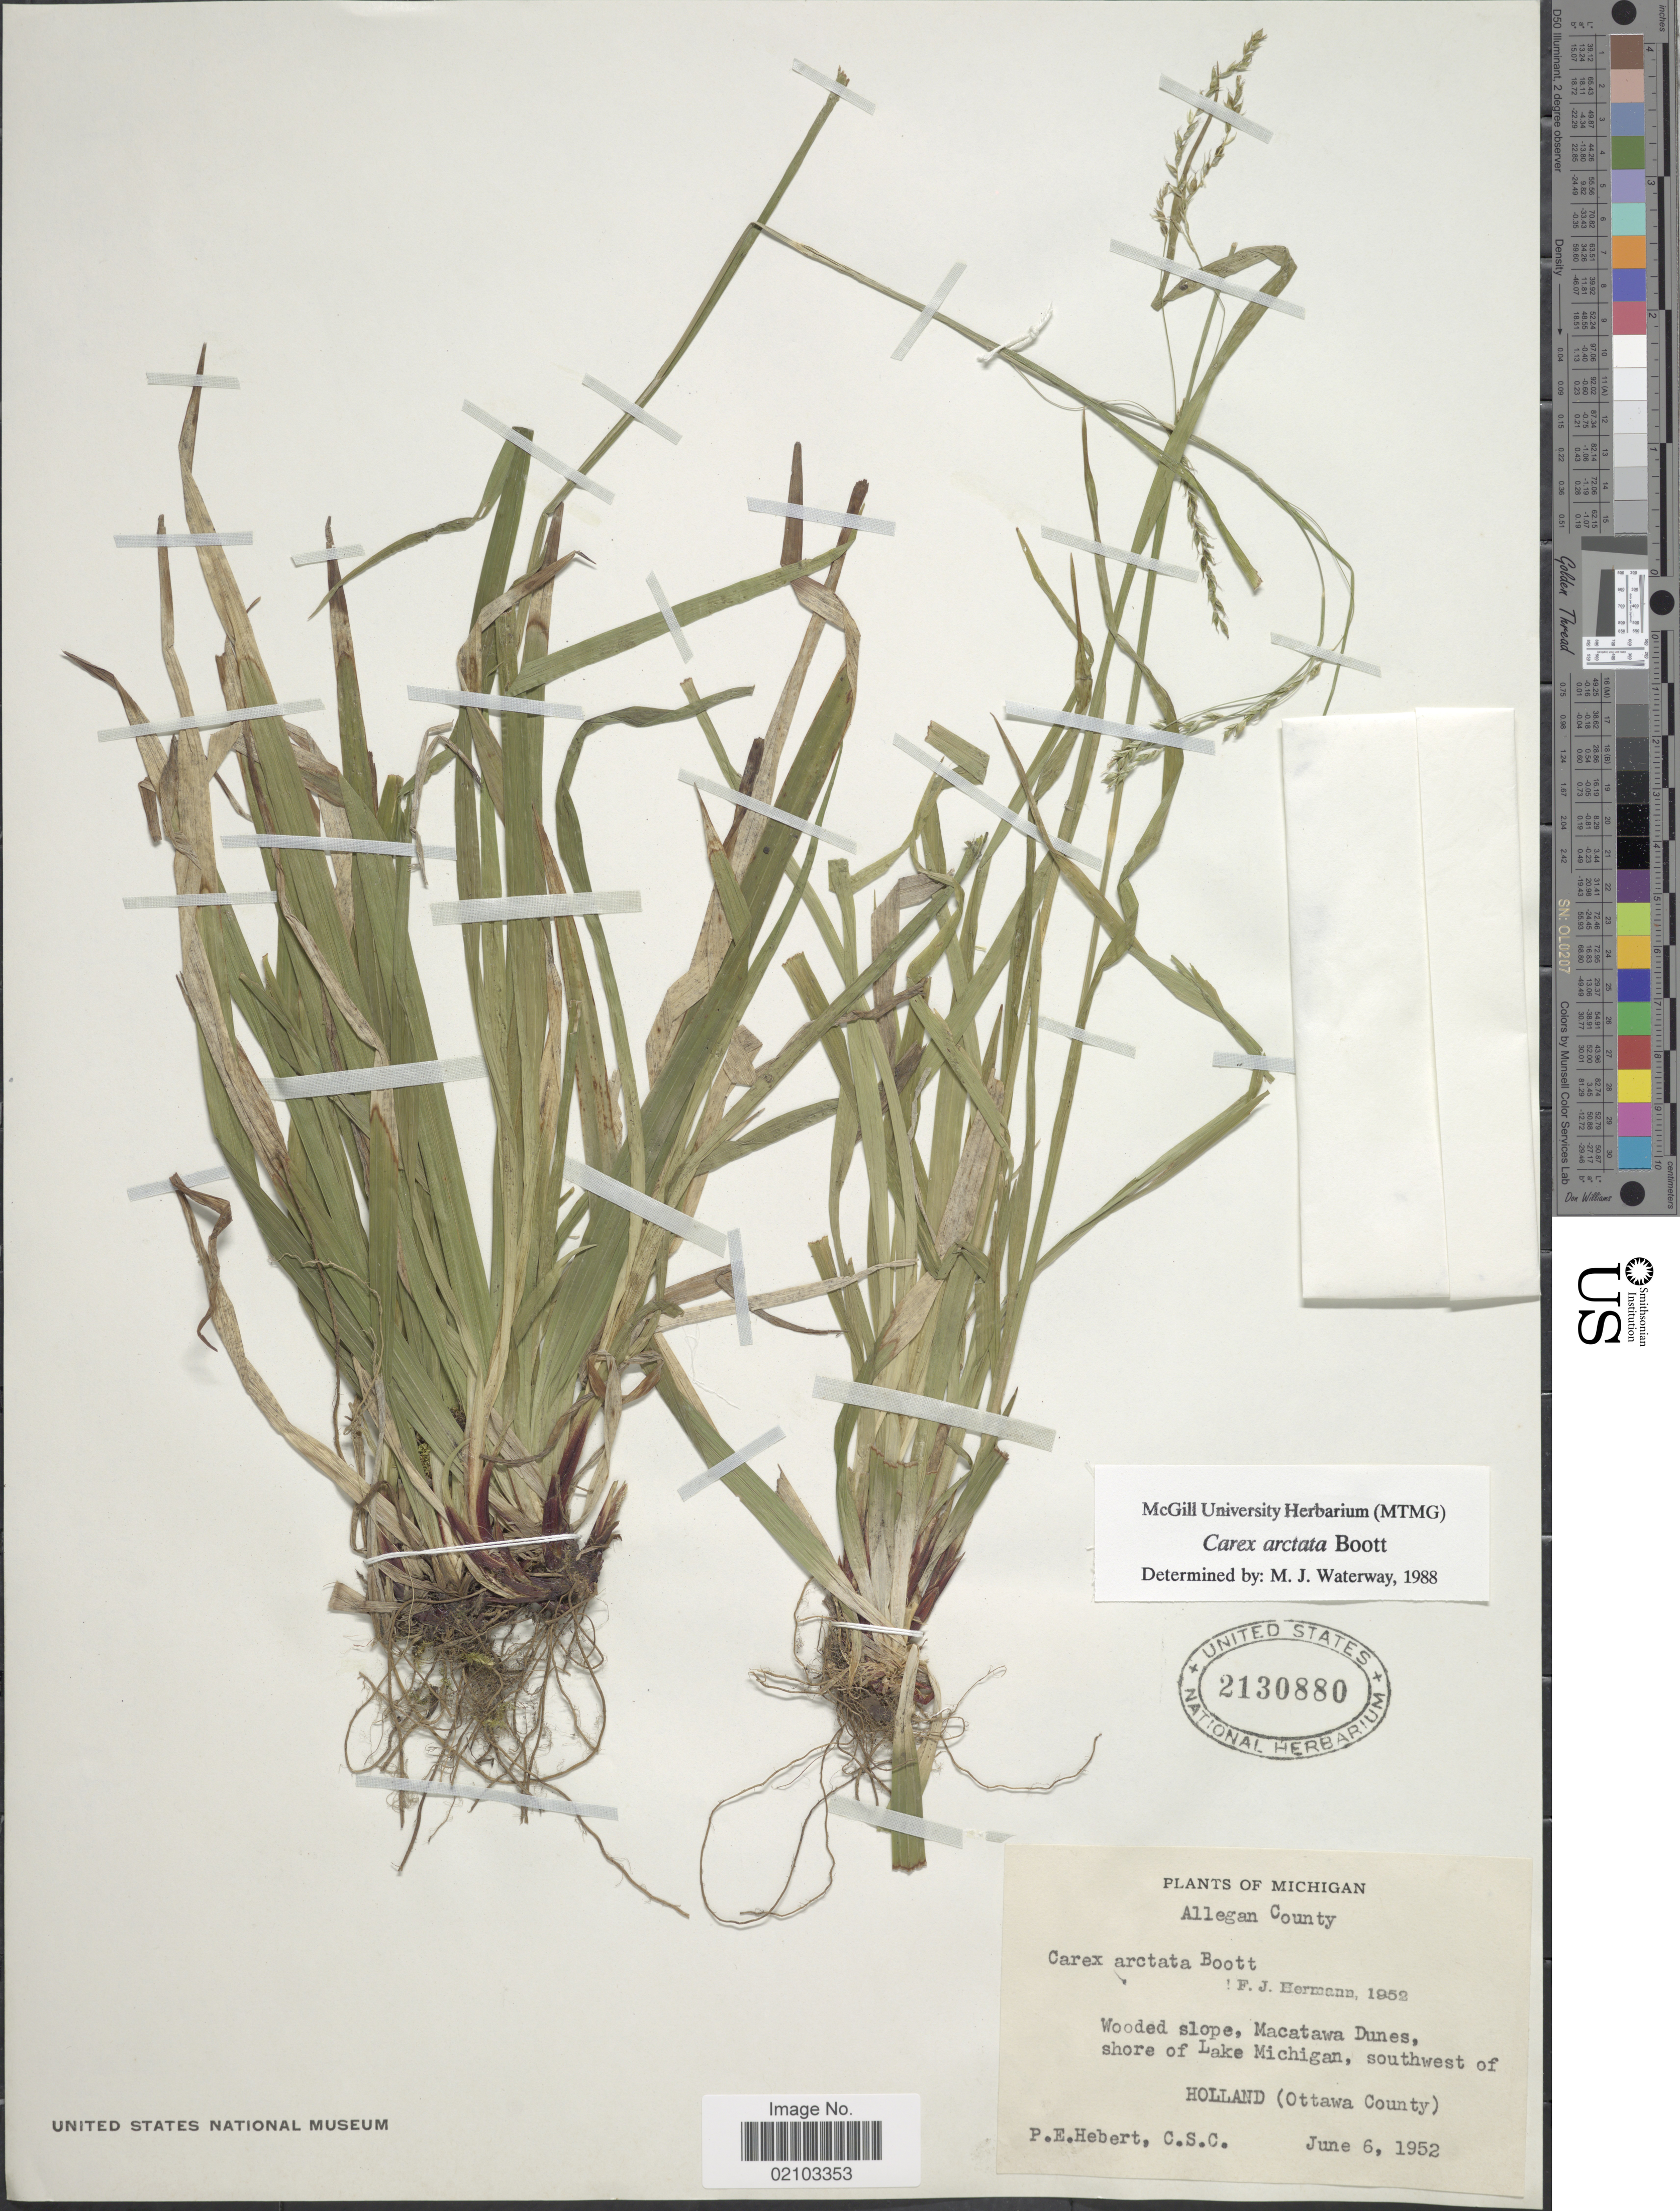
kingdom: Plantae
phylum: Tracheophyta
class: Liliopsida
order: Poales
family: Cyperaceae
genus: Carex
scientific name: Carex arctata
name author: Boott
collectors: P. Hebert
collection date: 1952-06-06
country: United States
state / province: Michigan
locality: Allegan County. Wooded slope, Macatawa Dunes, shore of Lake Michigan, southwest of Holland (Ottawa County)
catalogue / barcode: US 2130880